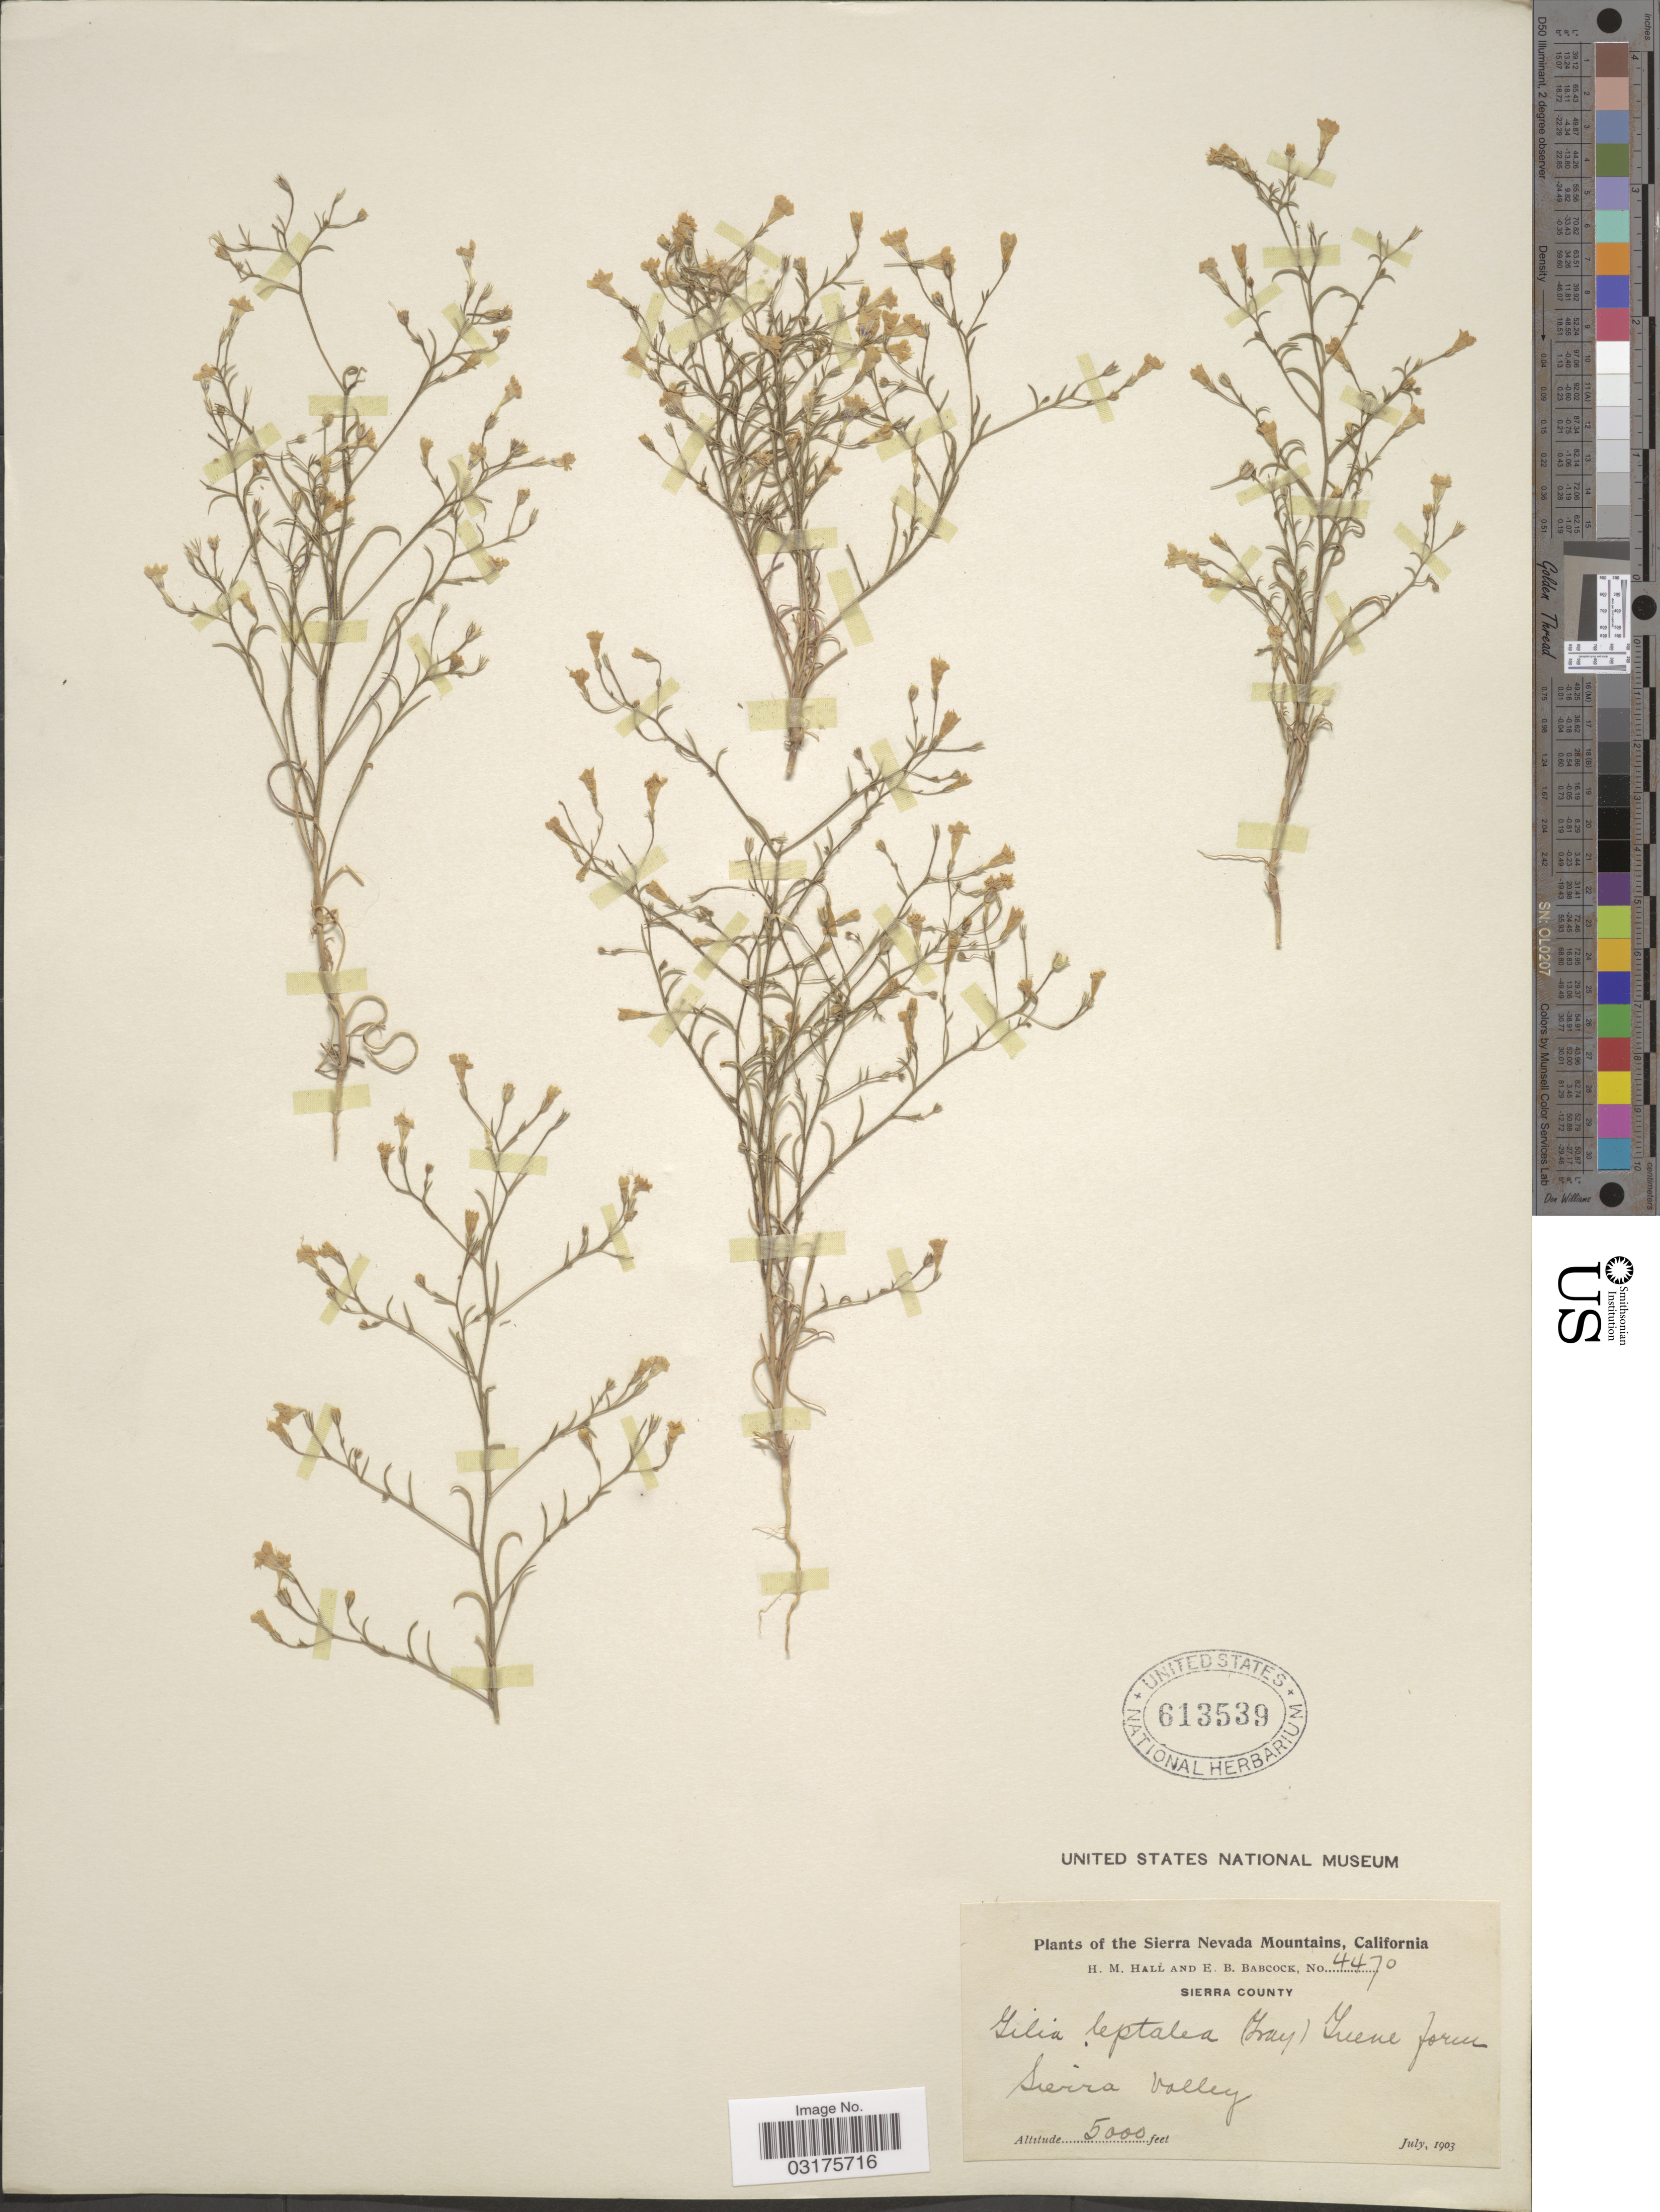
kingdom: Plantae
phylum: Tracheophyta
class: Magnoliopsida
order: Ericales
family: Polemoniaceae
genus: Navarretia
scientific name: Navarretia leptalea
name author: (A. Gray) L.A. Johnson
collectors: H. M. Hall & E. B. Babcock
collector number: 4470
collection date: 1903-07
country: United States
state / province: California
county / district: Sierra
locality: The Sierra Nevada Mountains. Sierra County. Sierra Valley.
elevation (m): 1524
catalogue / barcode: US 613539